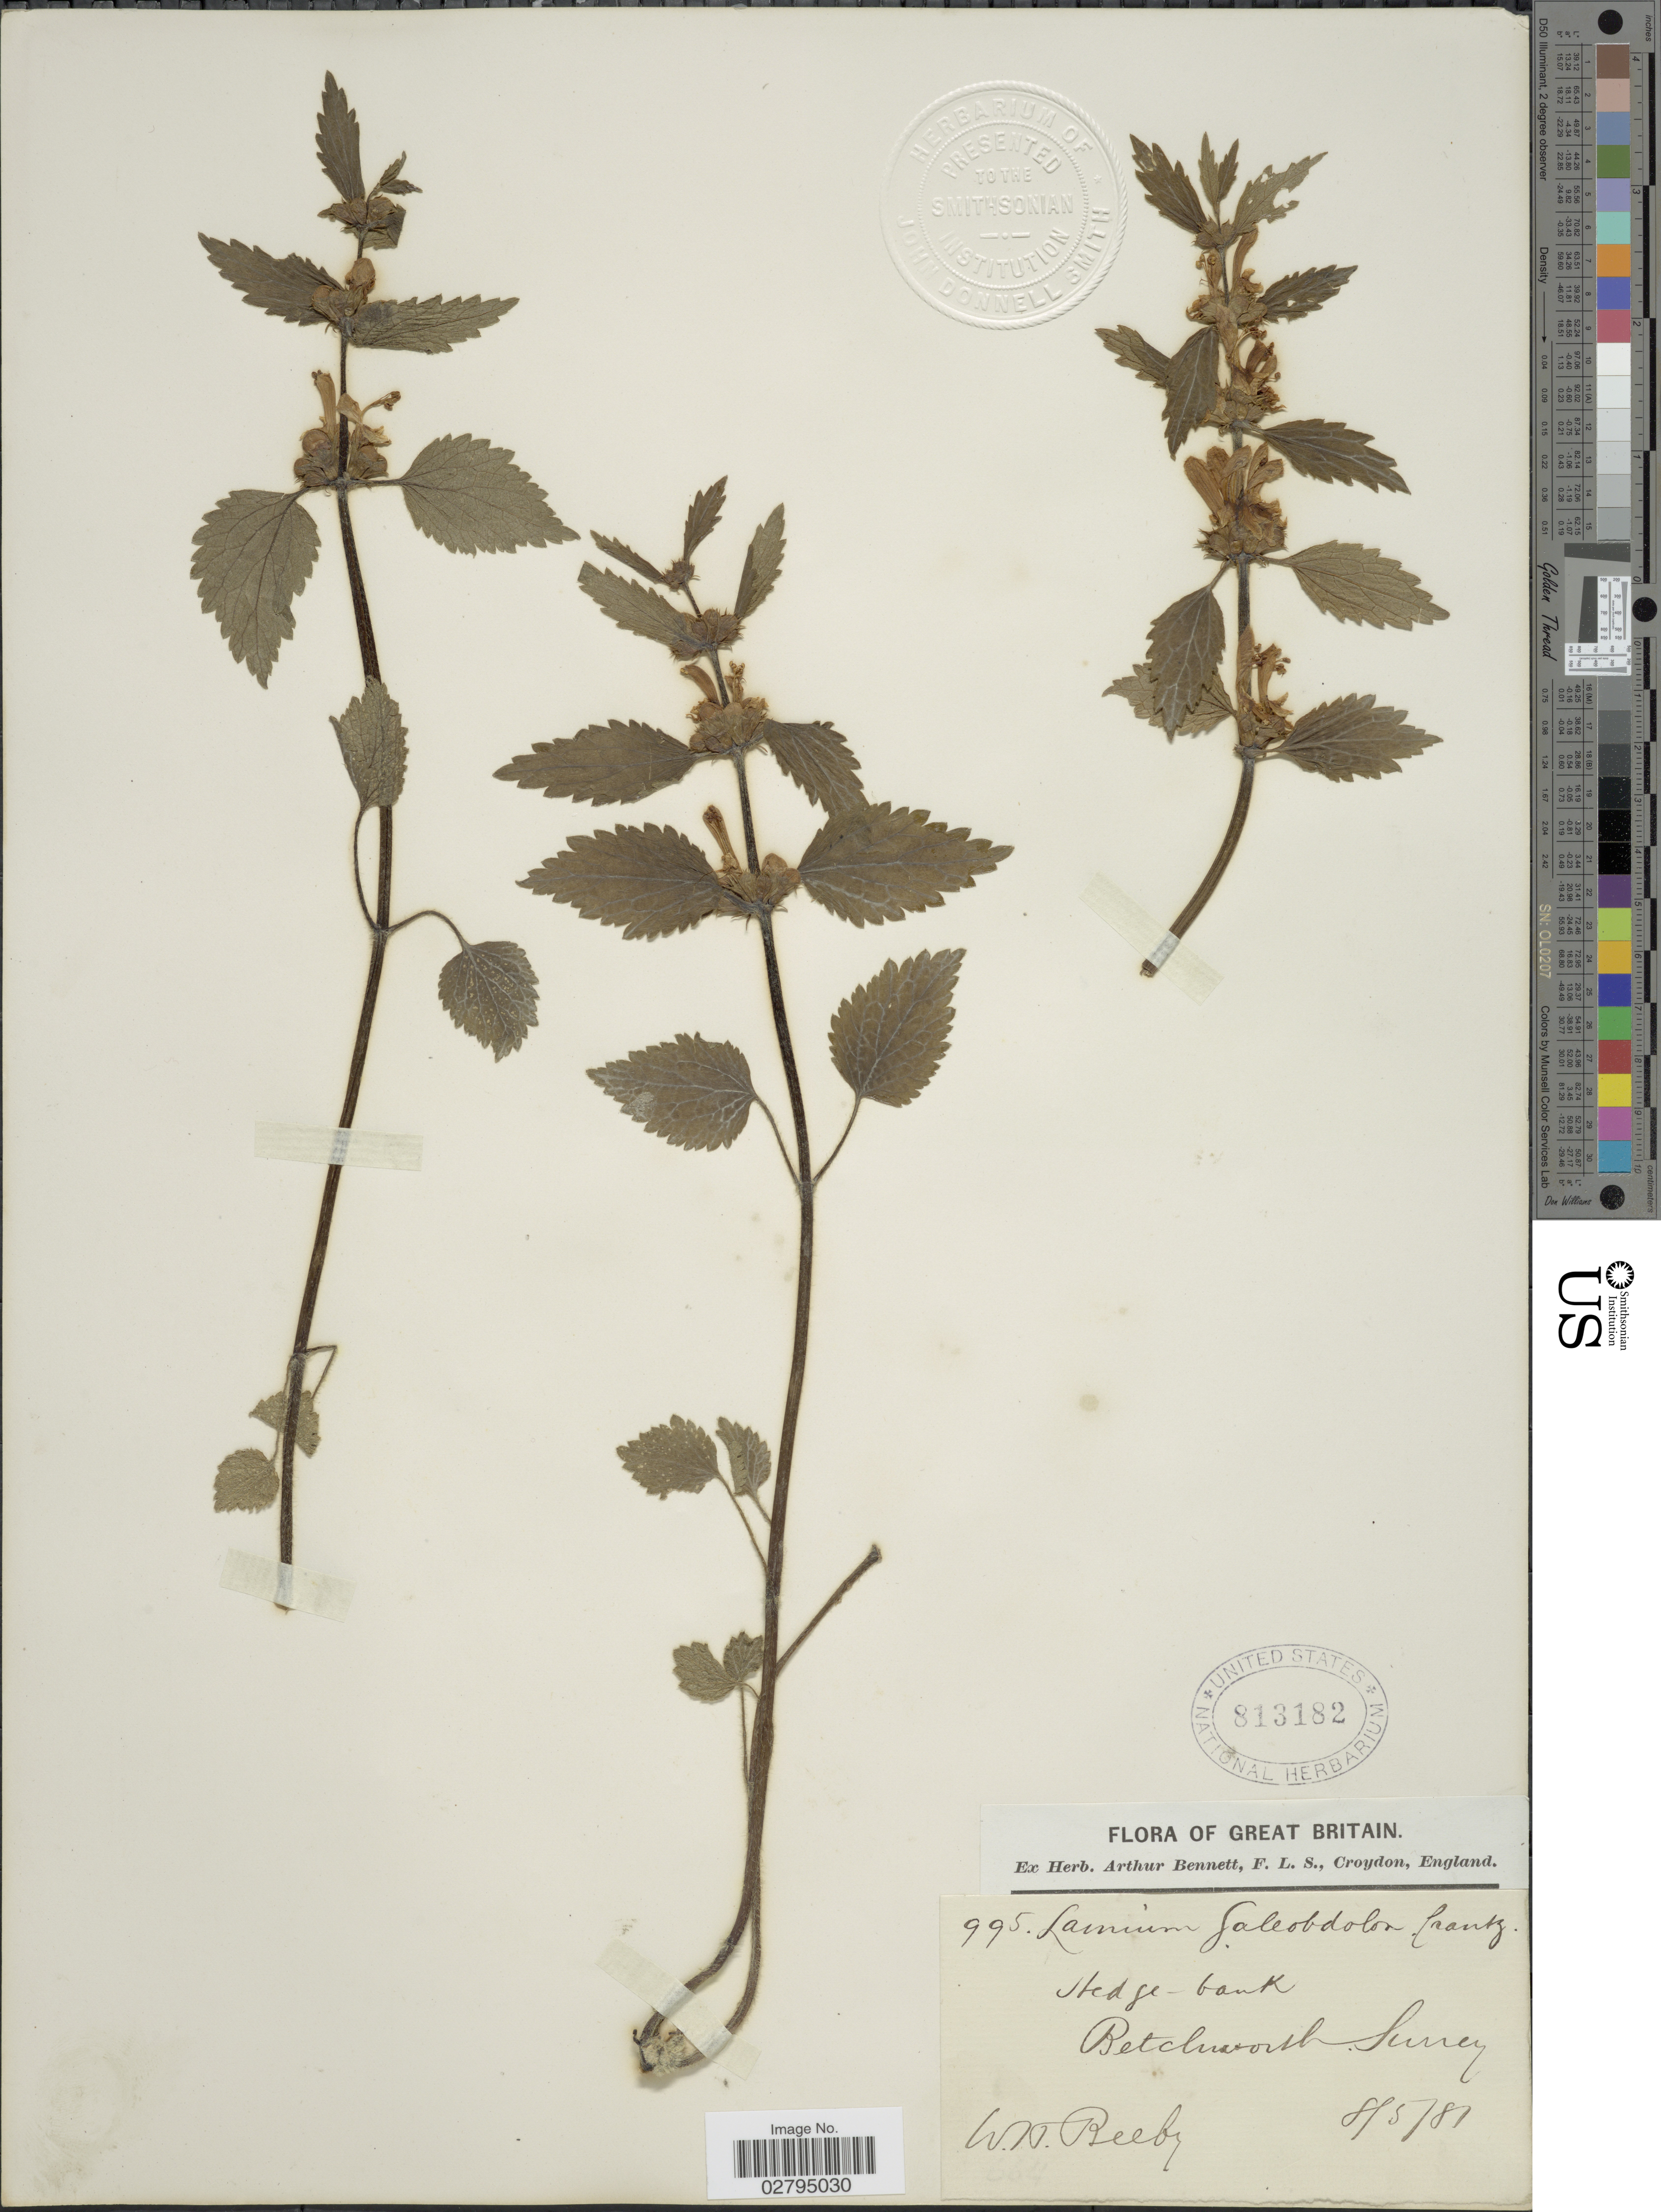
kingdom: Plantae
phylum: Tracheophyta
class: Magnoliopsida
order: Lamiales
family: Lamiaceae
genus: Lamium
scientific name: Lamium galeobdolon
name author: (L.) L.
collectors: W. Beeby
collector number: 995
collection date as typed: Transcribed d/m/y: 8/5/81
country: United Kingdom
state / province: England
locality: Great Britain. Hedge-bank. Betchworth Surrey.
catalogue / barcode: US 813182